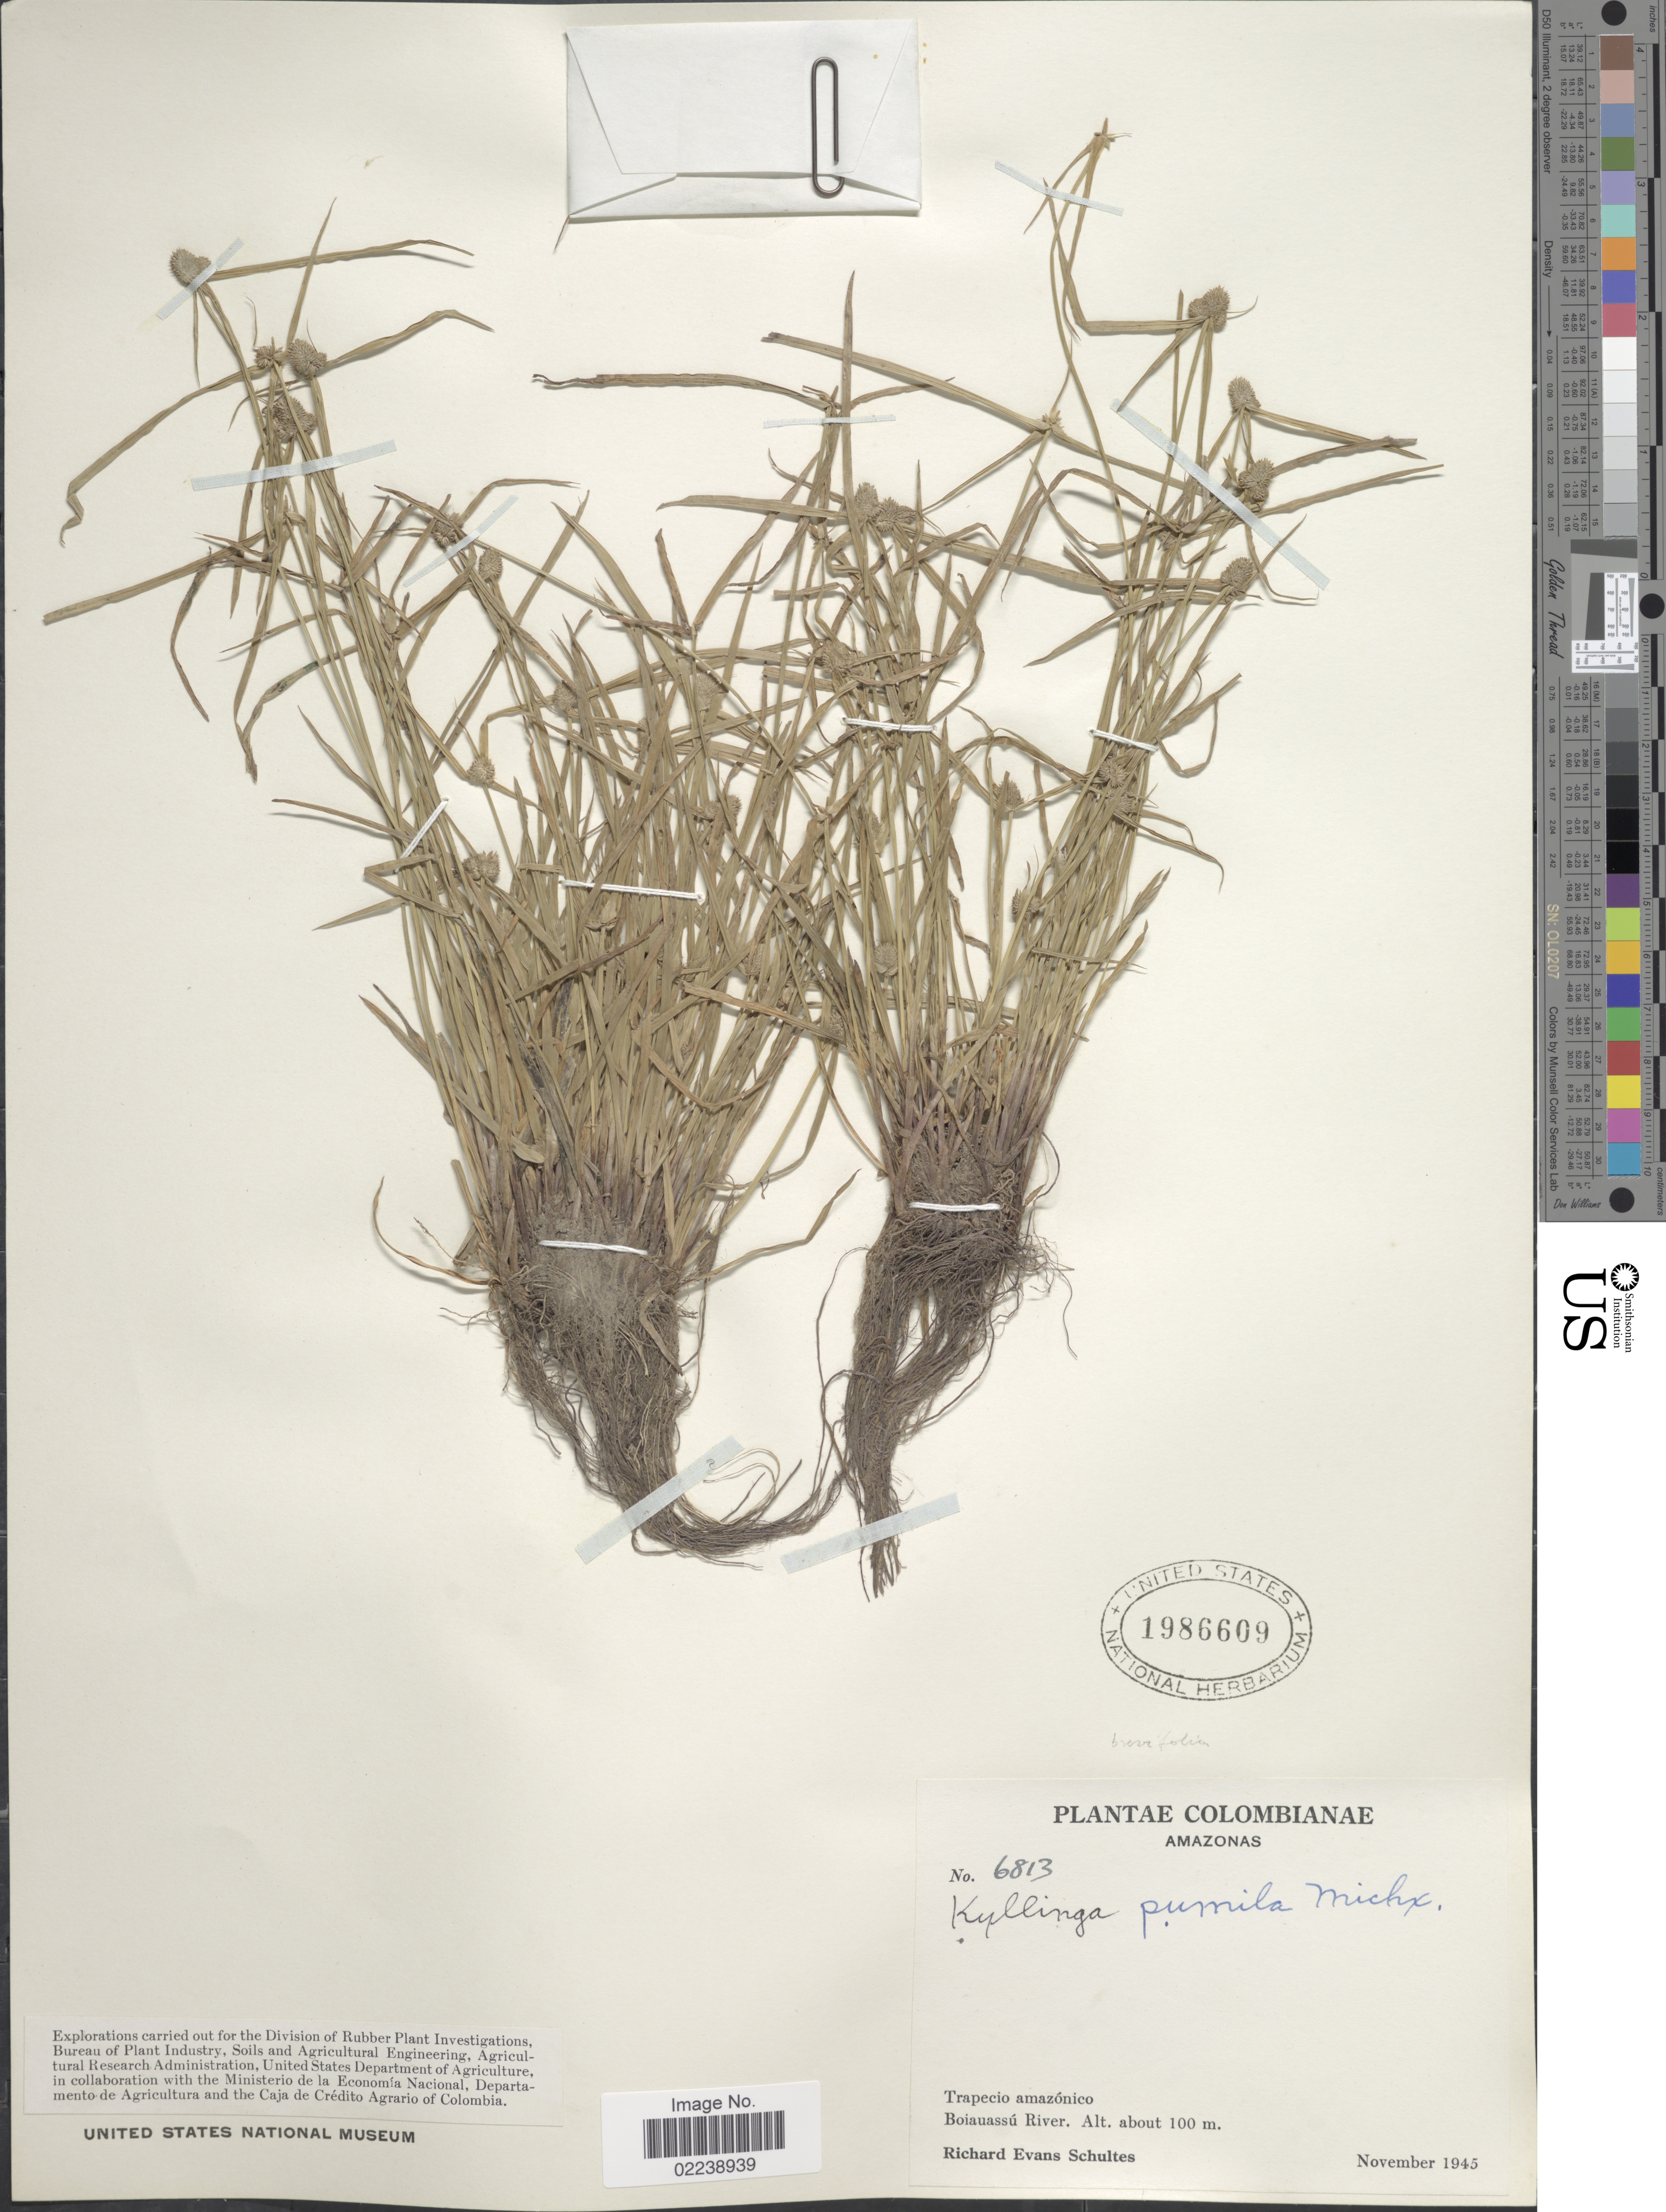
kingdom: Plantae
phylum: Tracheophyta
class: Liliopsida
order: Poales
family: Cyperaceae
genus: Cyperus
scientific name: Cyperus hortensis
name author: (Salzm. ex Steud.) Dorr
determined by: Strong, M. T., (US), Smithsonian Institution - National Museum of Natural History (UNITED STATES)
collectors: R. E. Schultes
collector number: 6813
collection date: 1945-11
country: Colombia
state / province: Amazônas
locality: Trapecio amazonico, Boiauassu River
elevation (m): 100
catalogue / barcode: US 1986609